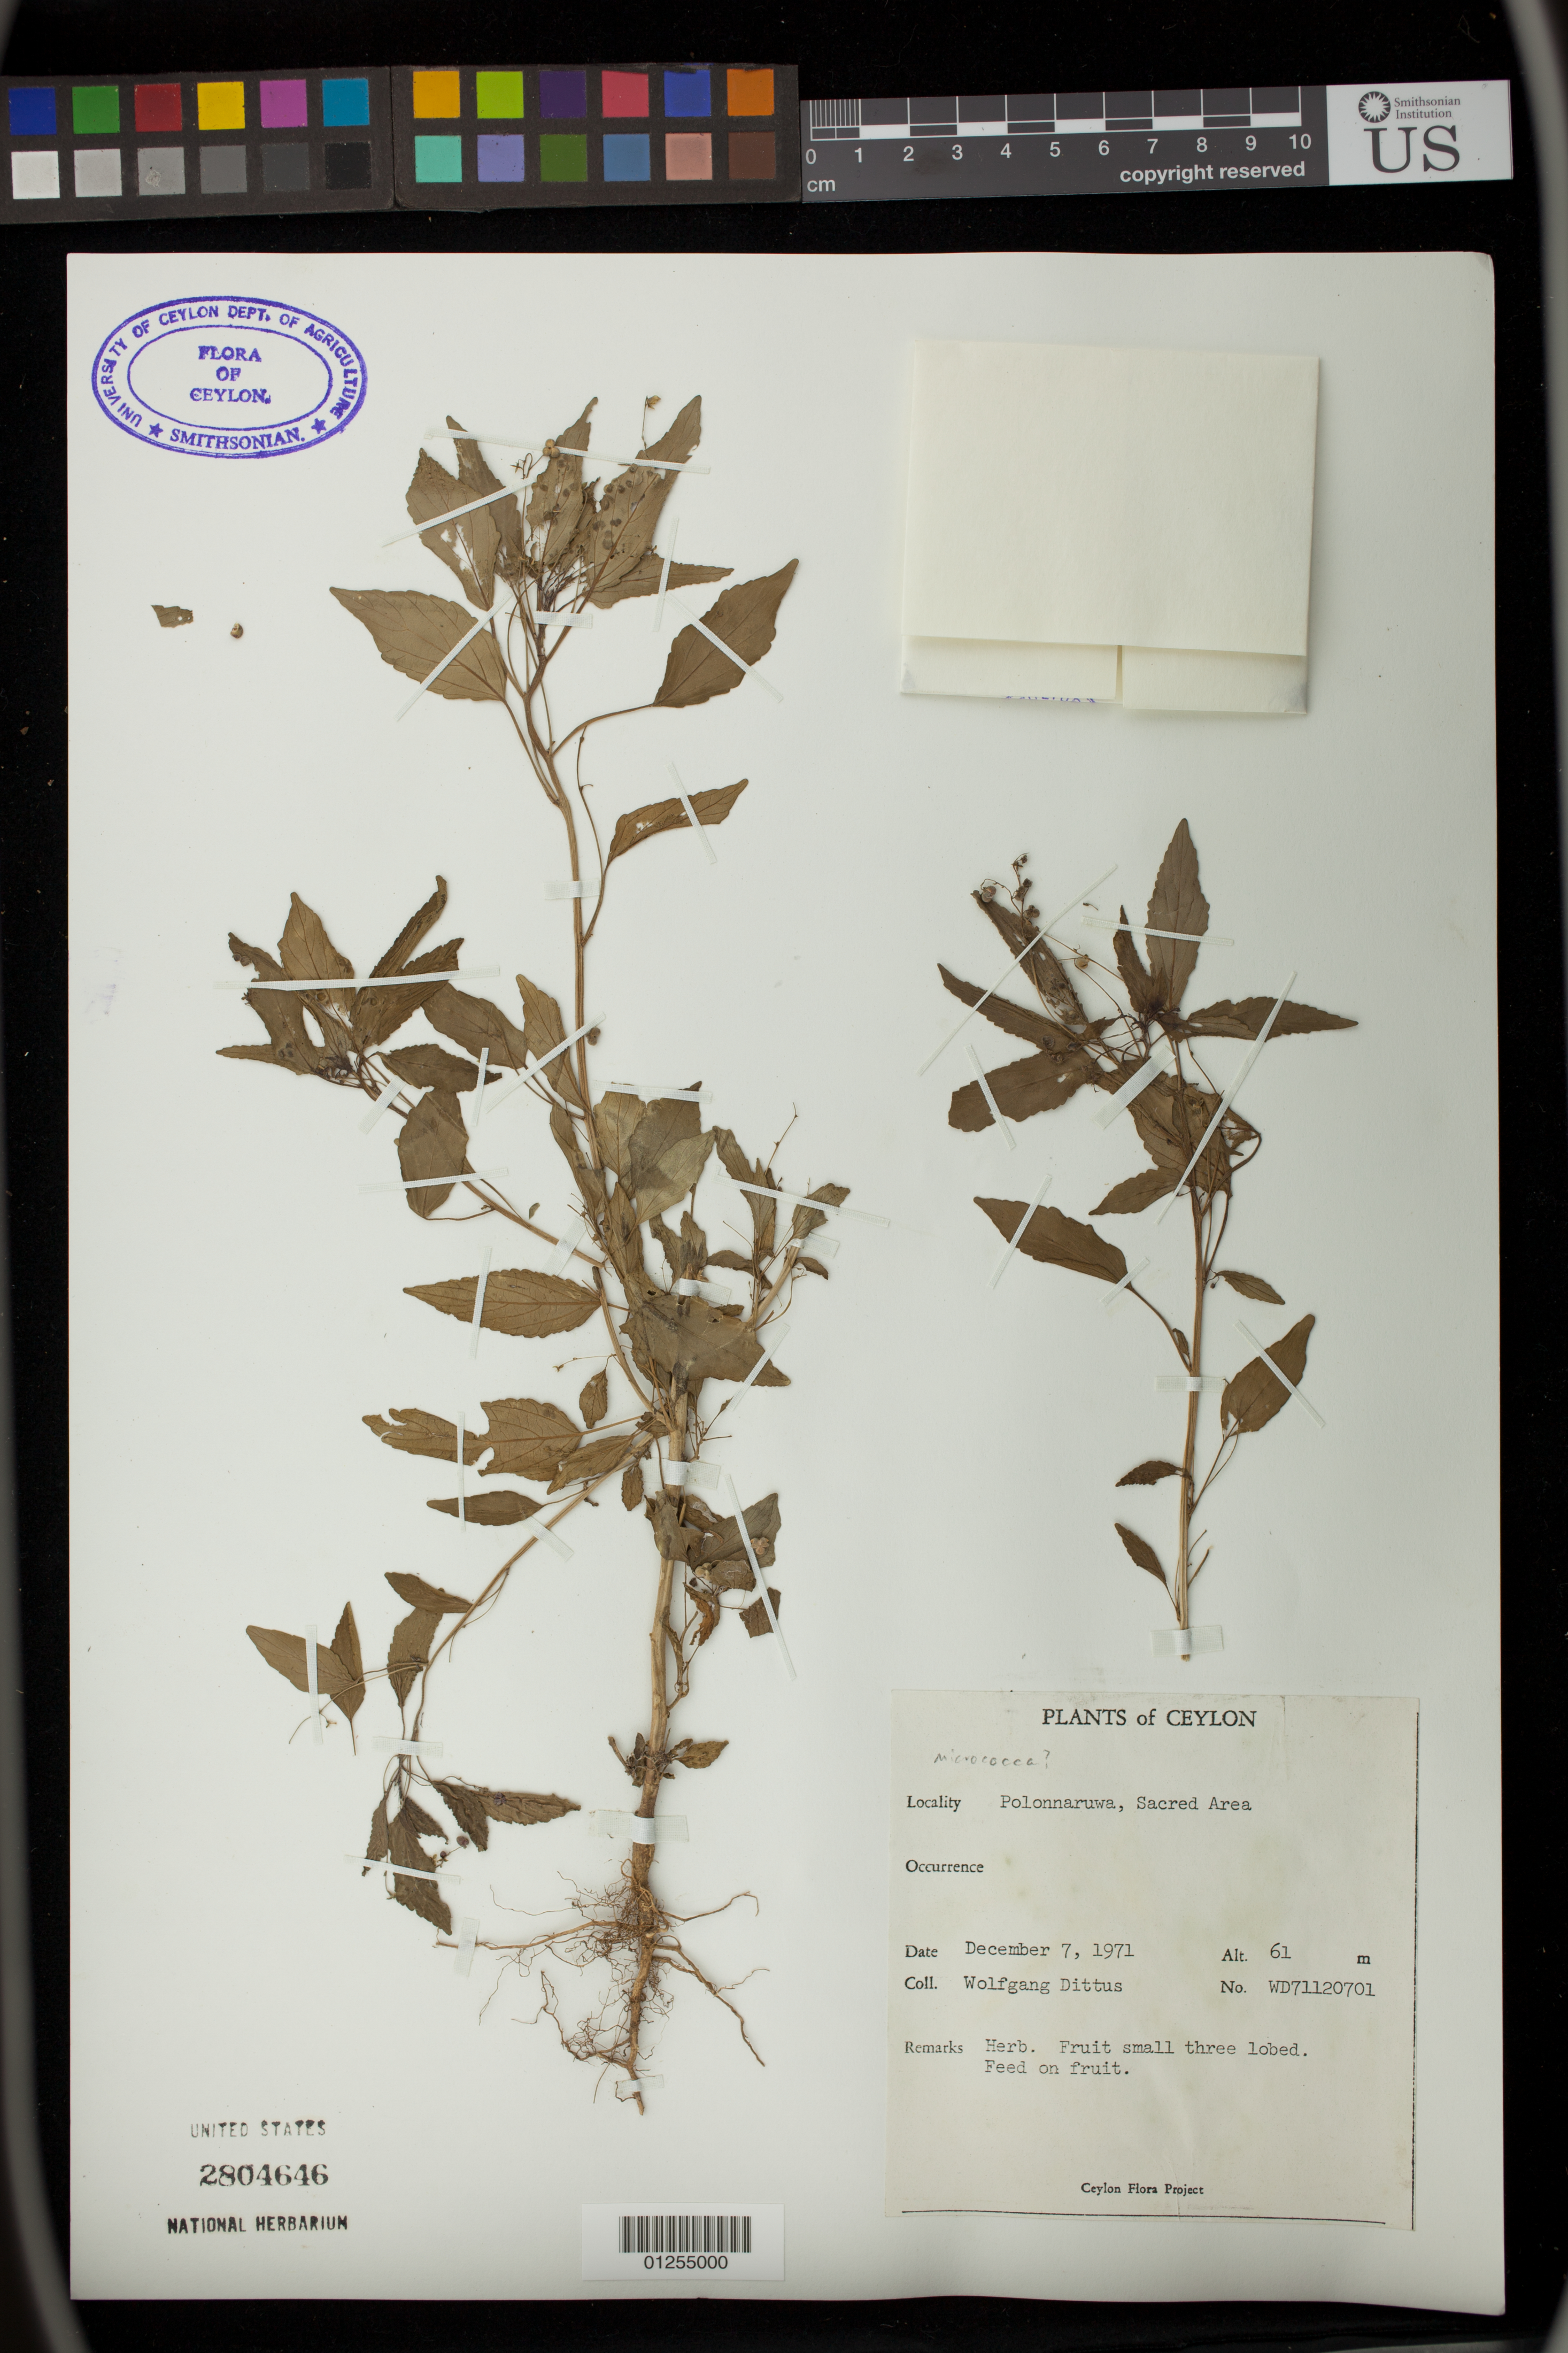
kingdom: Plantae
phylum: Tracheophyta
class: Magnoliopsida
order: Malpighiales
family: Euphorbiaceae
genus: Micrococca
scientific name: Micrococca mercurialis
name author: (Linn) Benth.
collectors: W. Dittus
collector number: WD71120701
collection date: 1971-12-07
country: Sri Lanka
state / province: North Central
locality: Polonnaruwa, Sacred Area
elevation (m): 61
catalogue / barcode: US 2804646